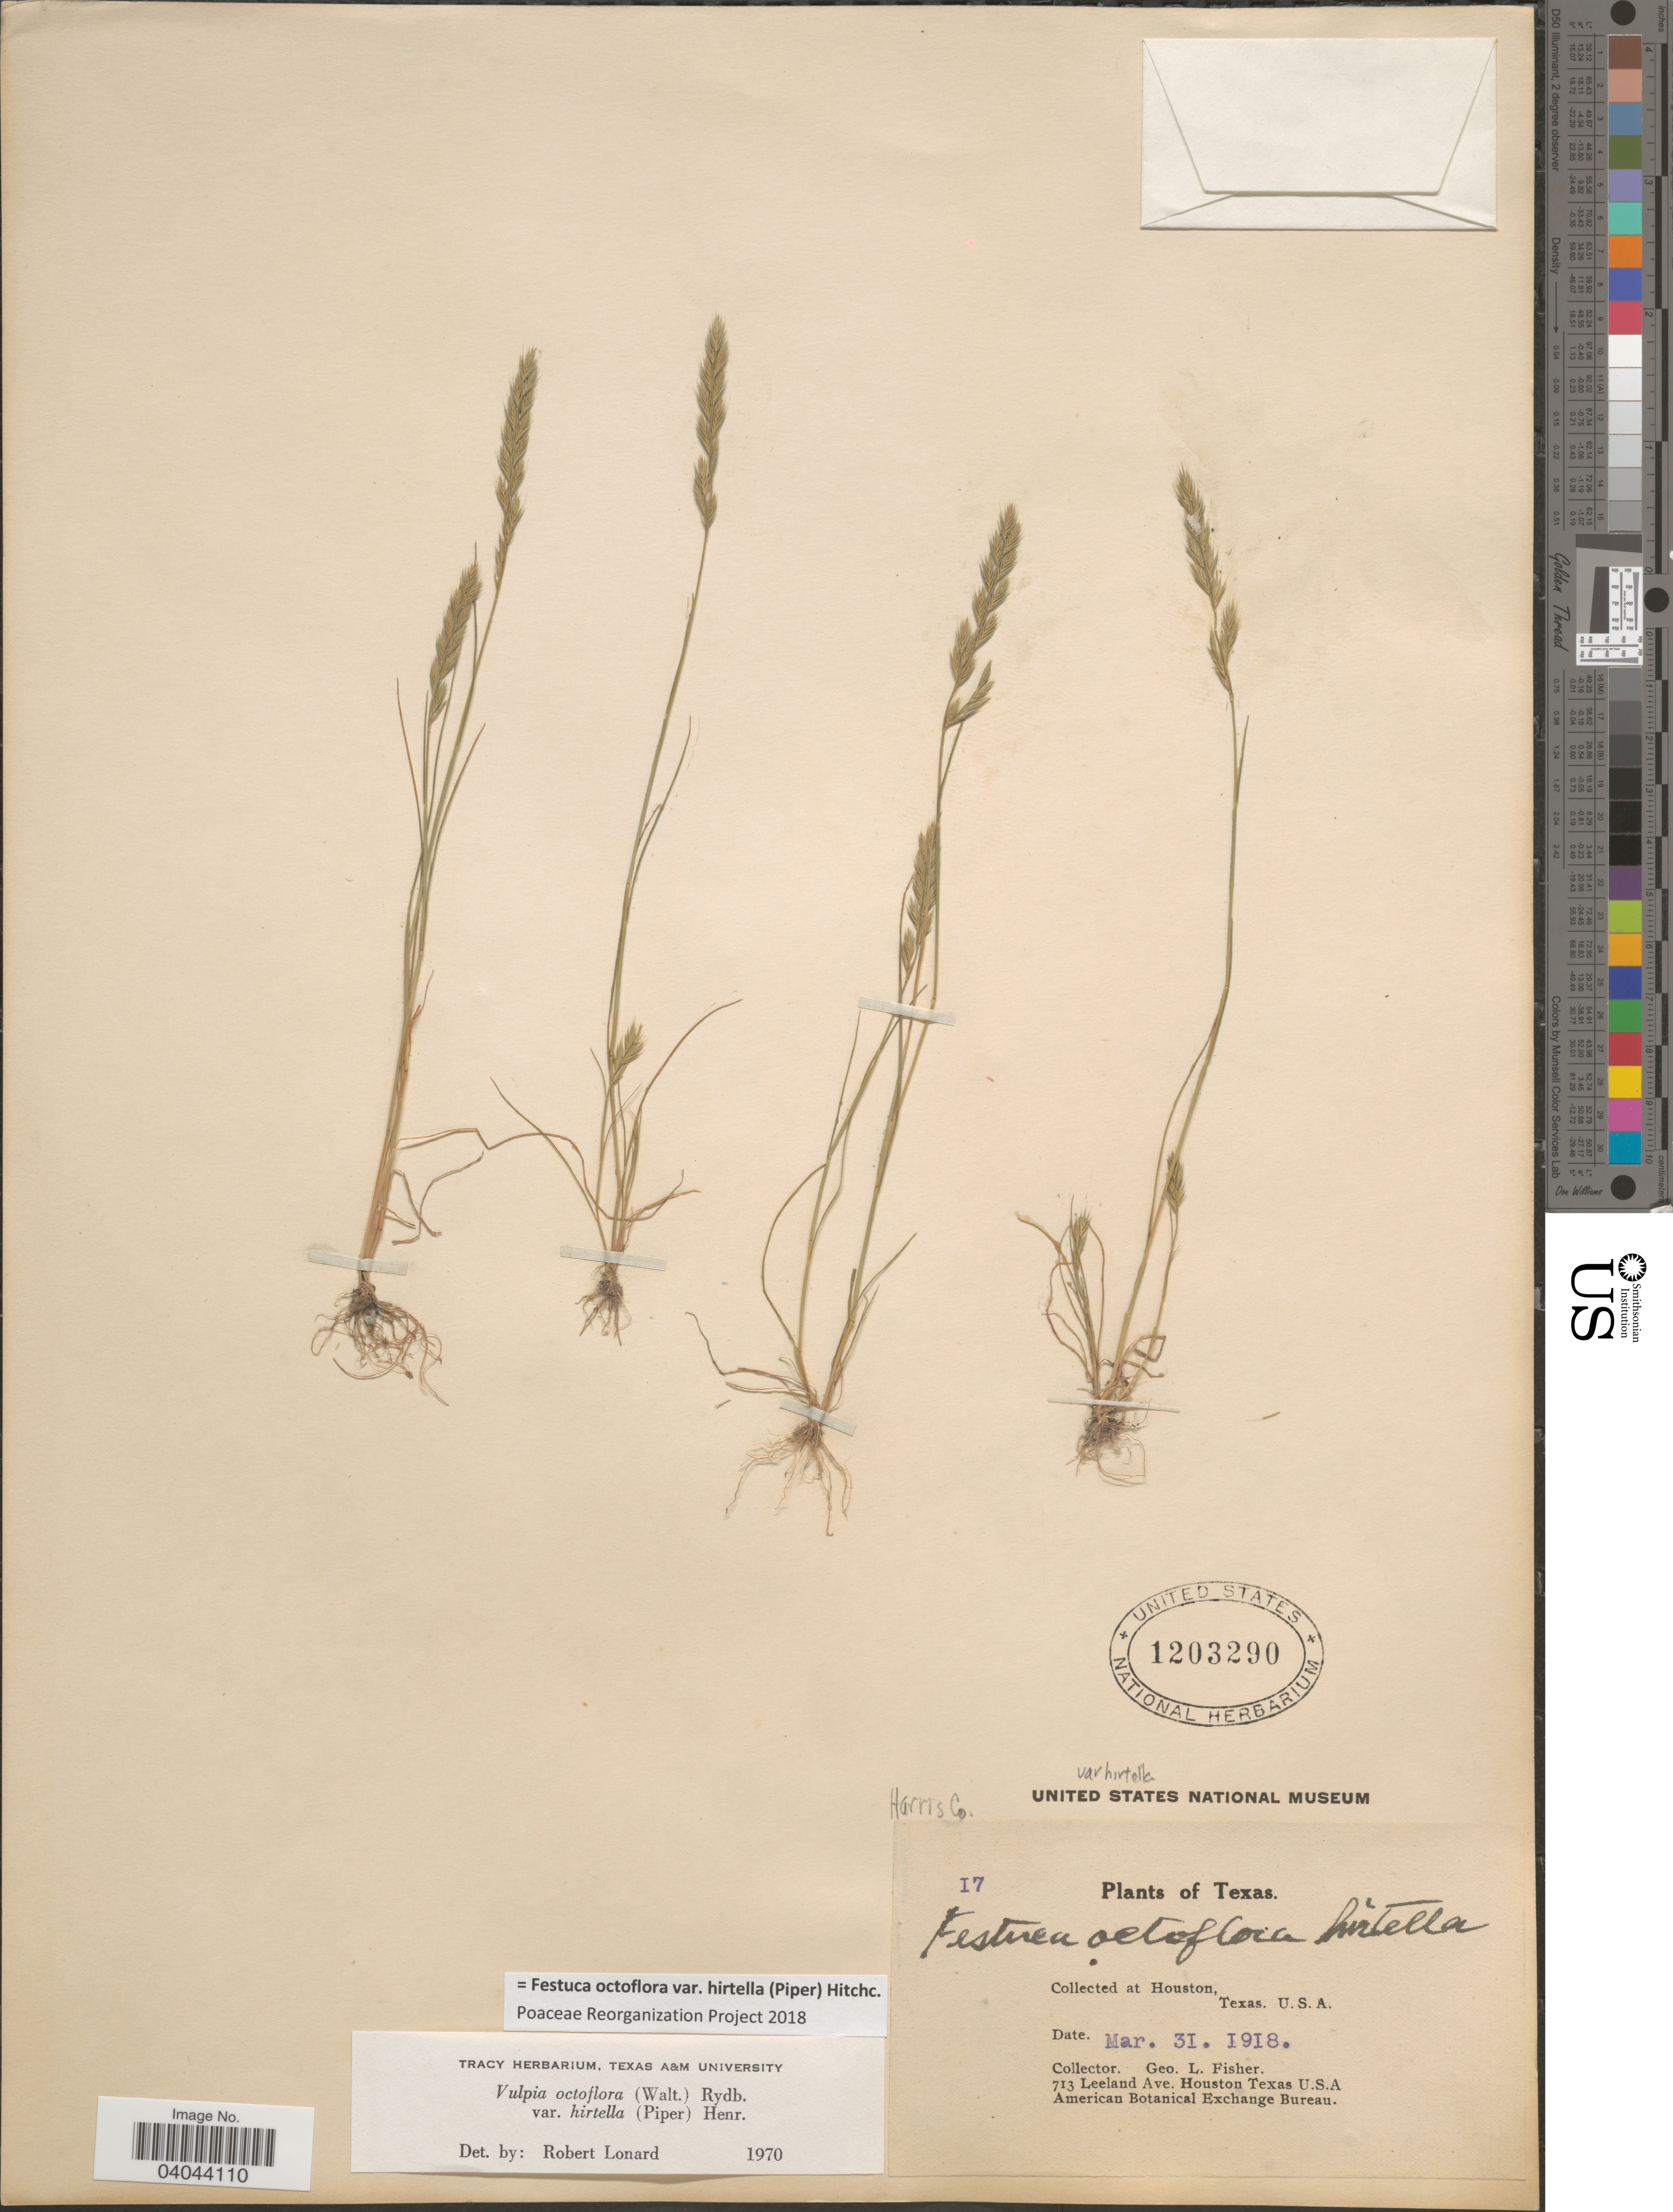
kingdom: Plantae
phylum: Tracheophyta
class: Liliopsida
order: Poales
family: Poaceae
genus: Festuca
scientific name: Festuca octoflora var. hirtella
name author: Piper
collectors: G. L. Fisher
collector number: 17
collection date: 1918-03-31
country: United States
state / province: Texas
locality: Harris Co. At Houston.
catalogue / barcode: US 1203290